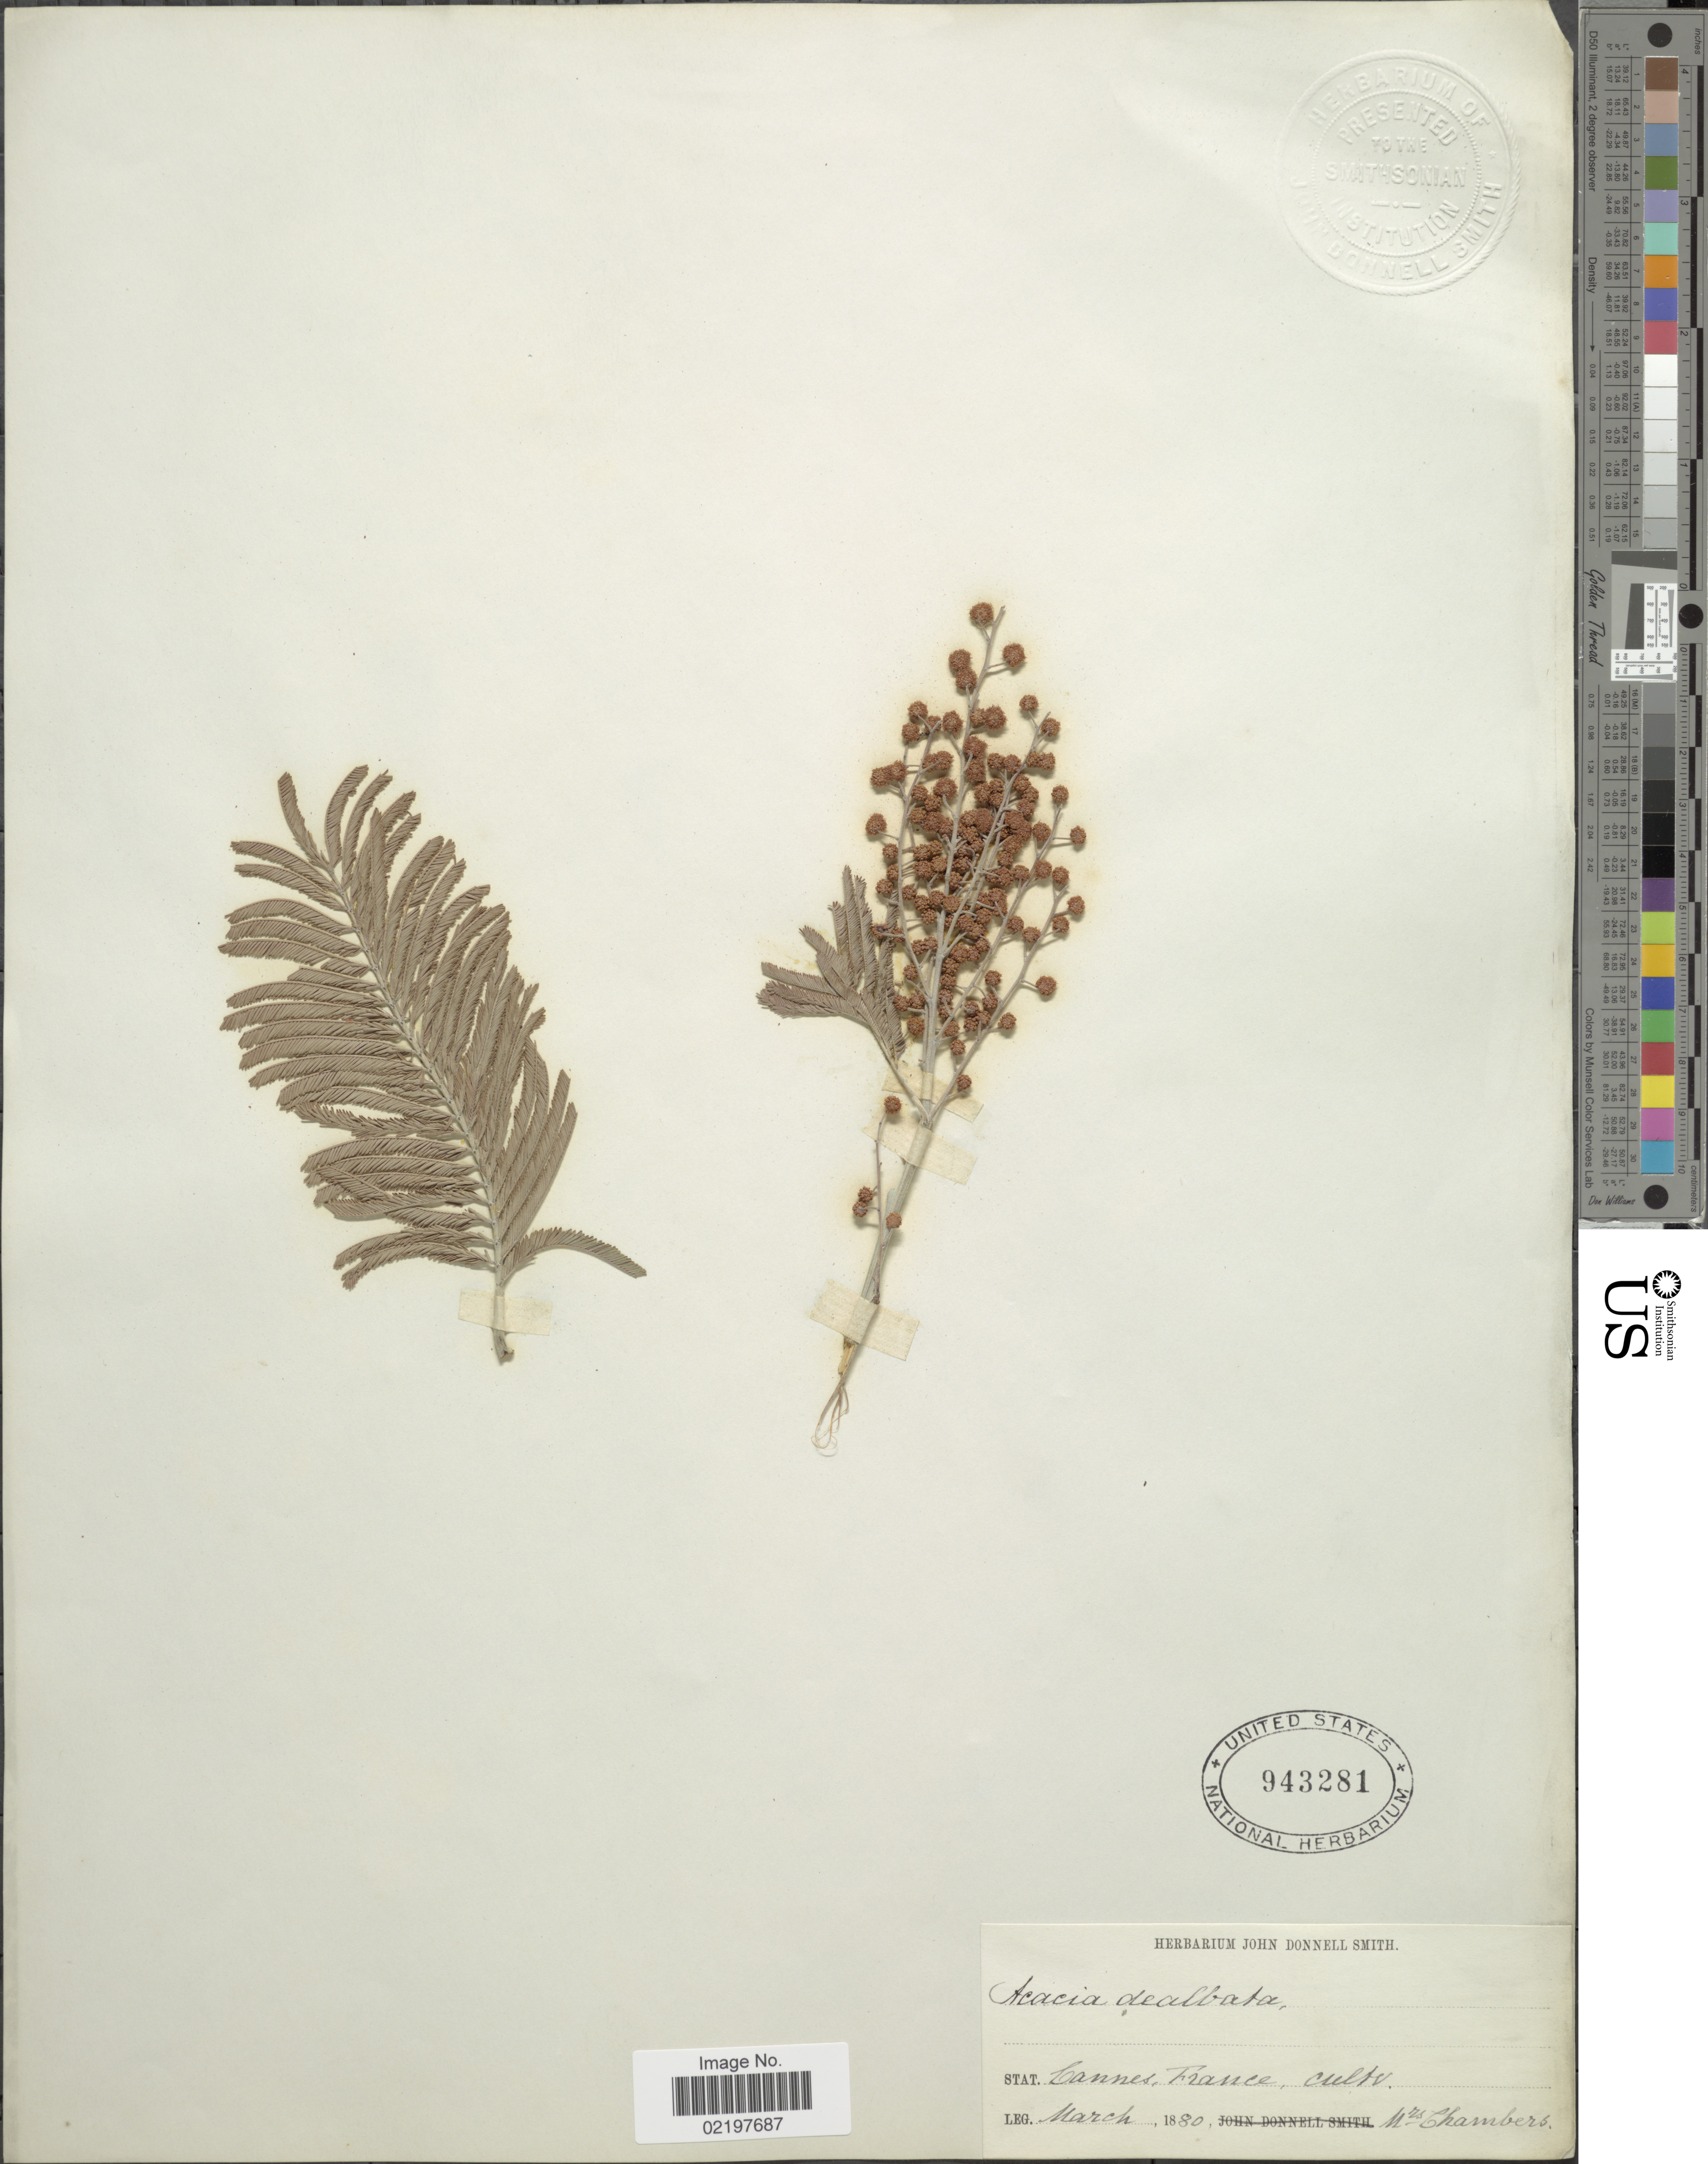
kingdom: Plantae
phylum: Tracheophyta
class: Magnoliopsida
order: Fabales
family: Fabaceae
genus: Acacia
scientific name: Acacia dealbata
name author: Link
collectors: Chambers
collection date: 1880-03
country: France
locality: Cannes, France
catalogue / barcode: US 943281